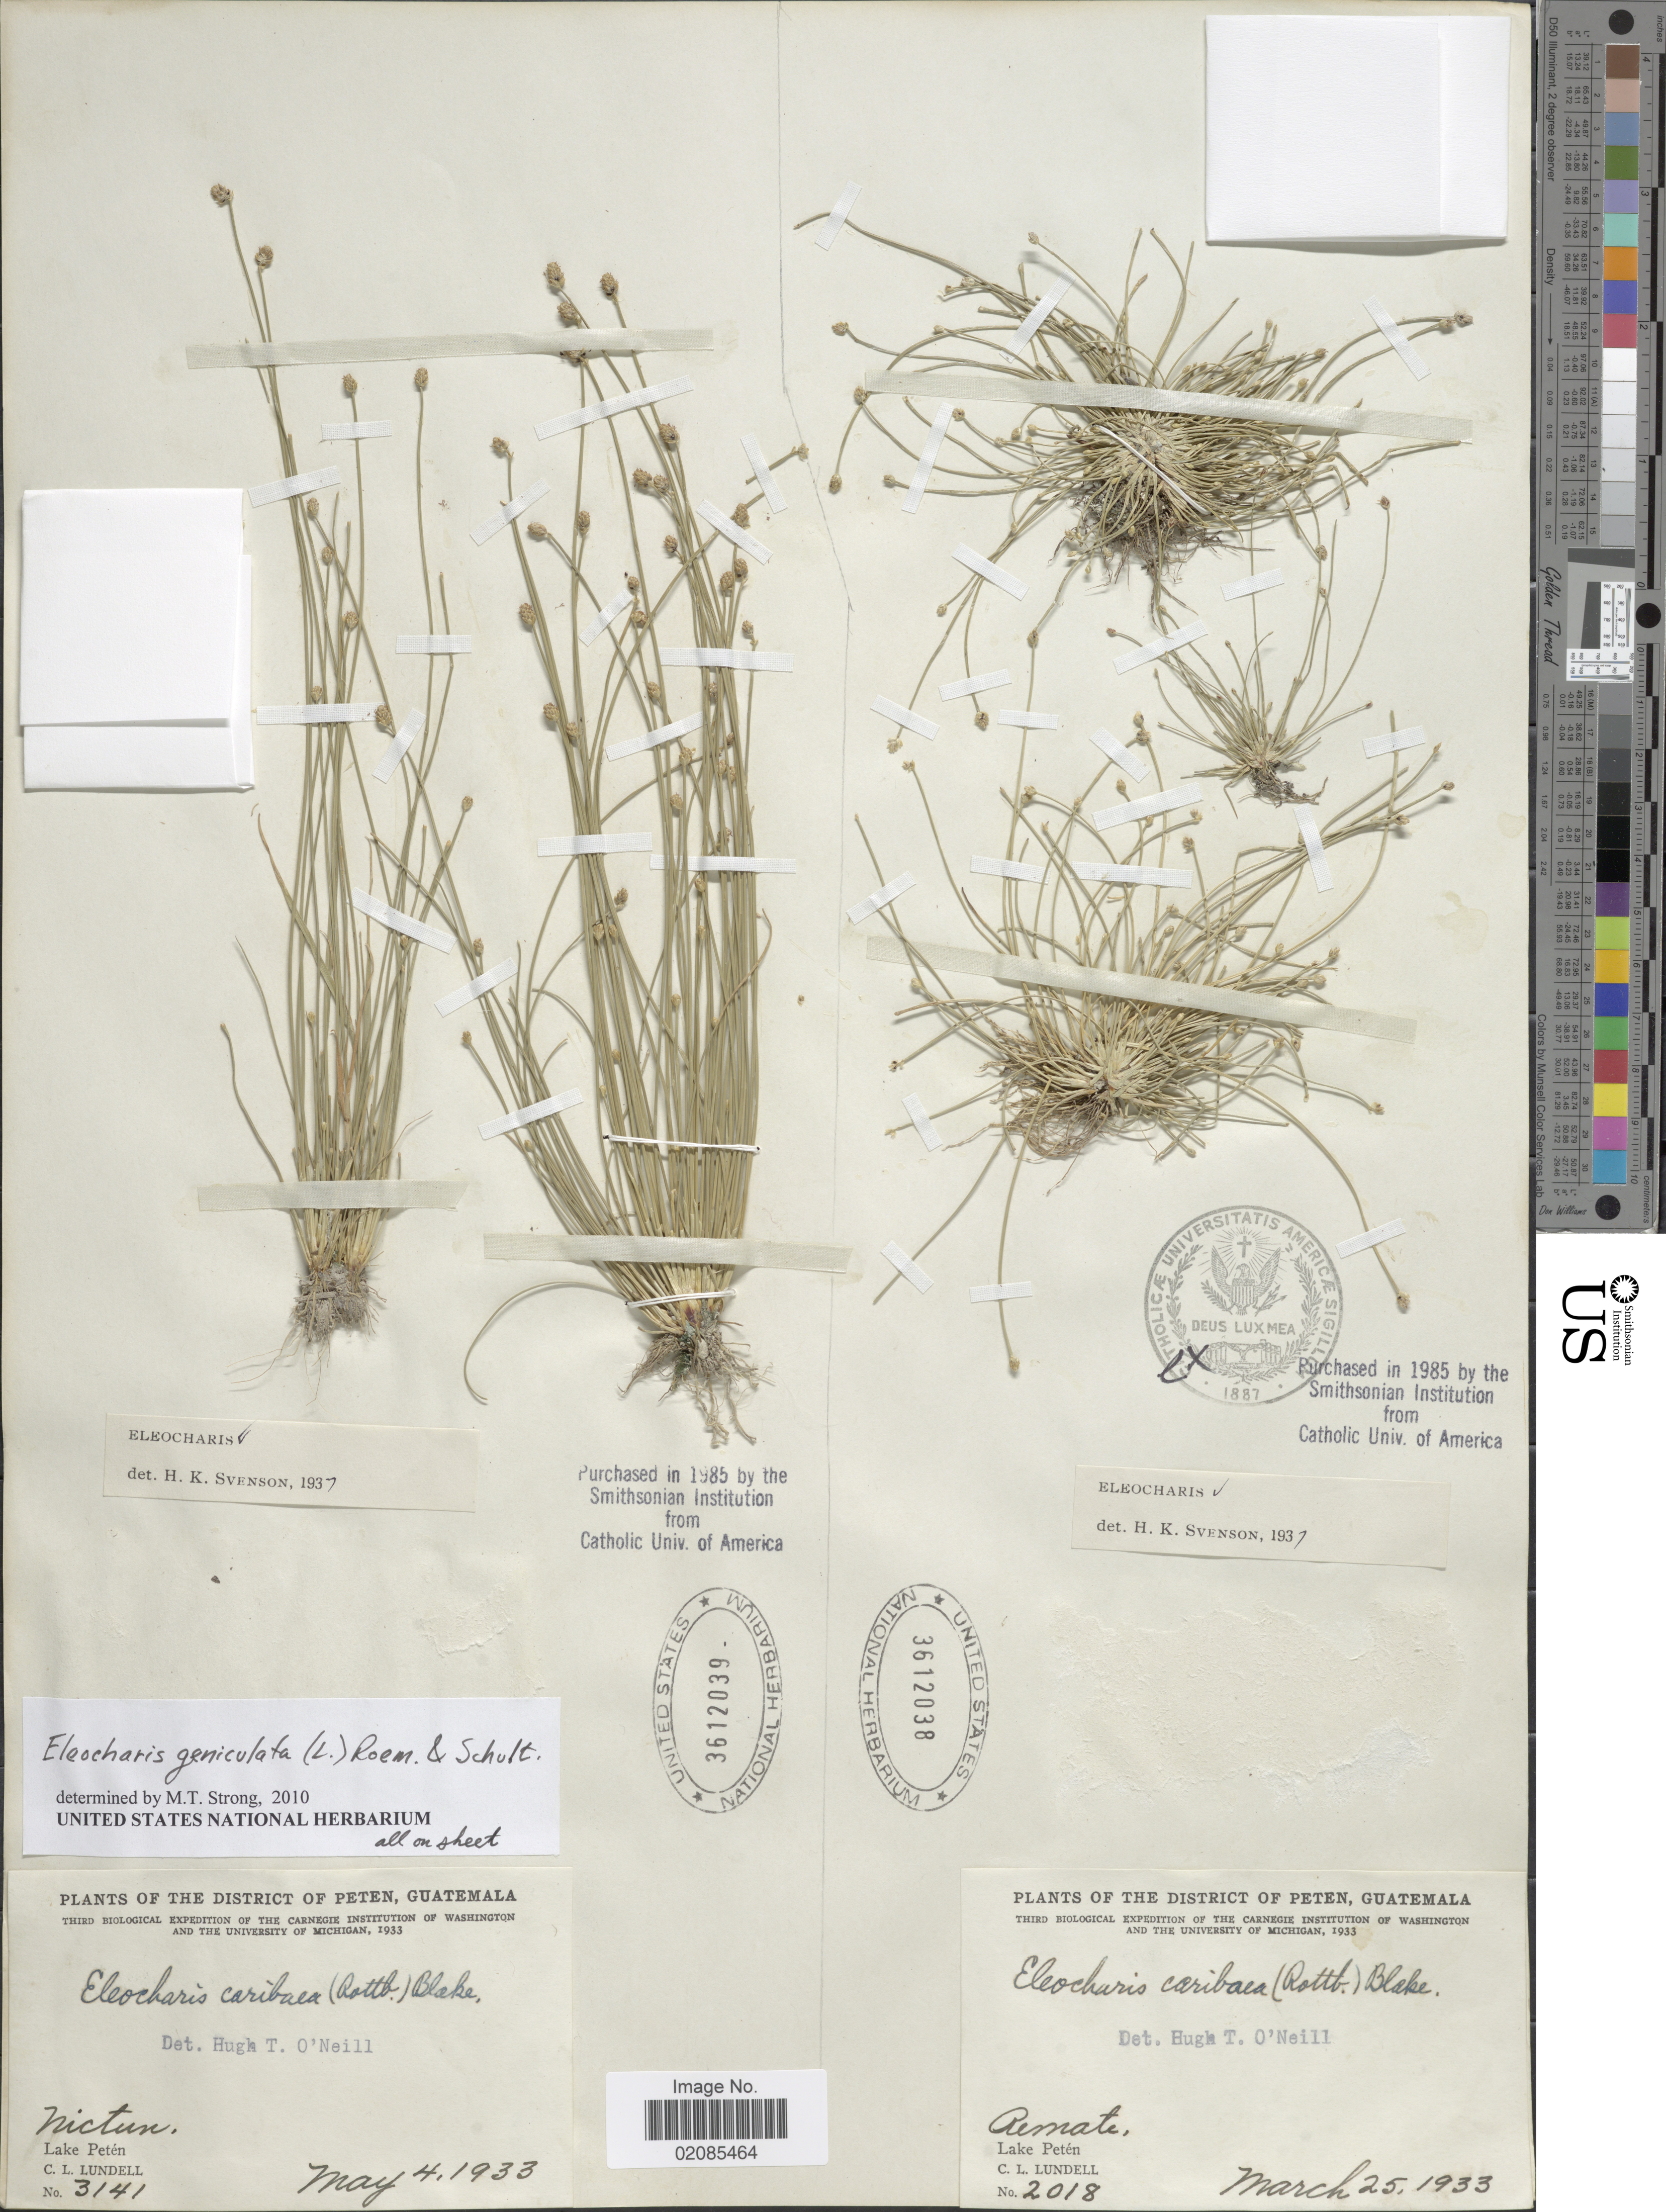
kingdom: Plantae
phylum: Tracheophyta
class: Liliopsida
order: Poales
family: Cyperaceae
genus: Eleocharis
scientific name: Eleocharis geniculata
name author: (L.) Roem. & Schult.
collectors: C. L. Lundell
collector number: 3141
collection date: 1933-05-04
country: Guatemala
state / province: El Petén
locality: Nictun, Lake Peten.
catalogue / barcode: US 3612039